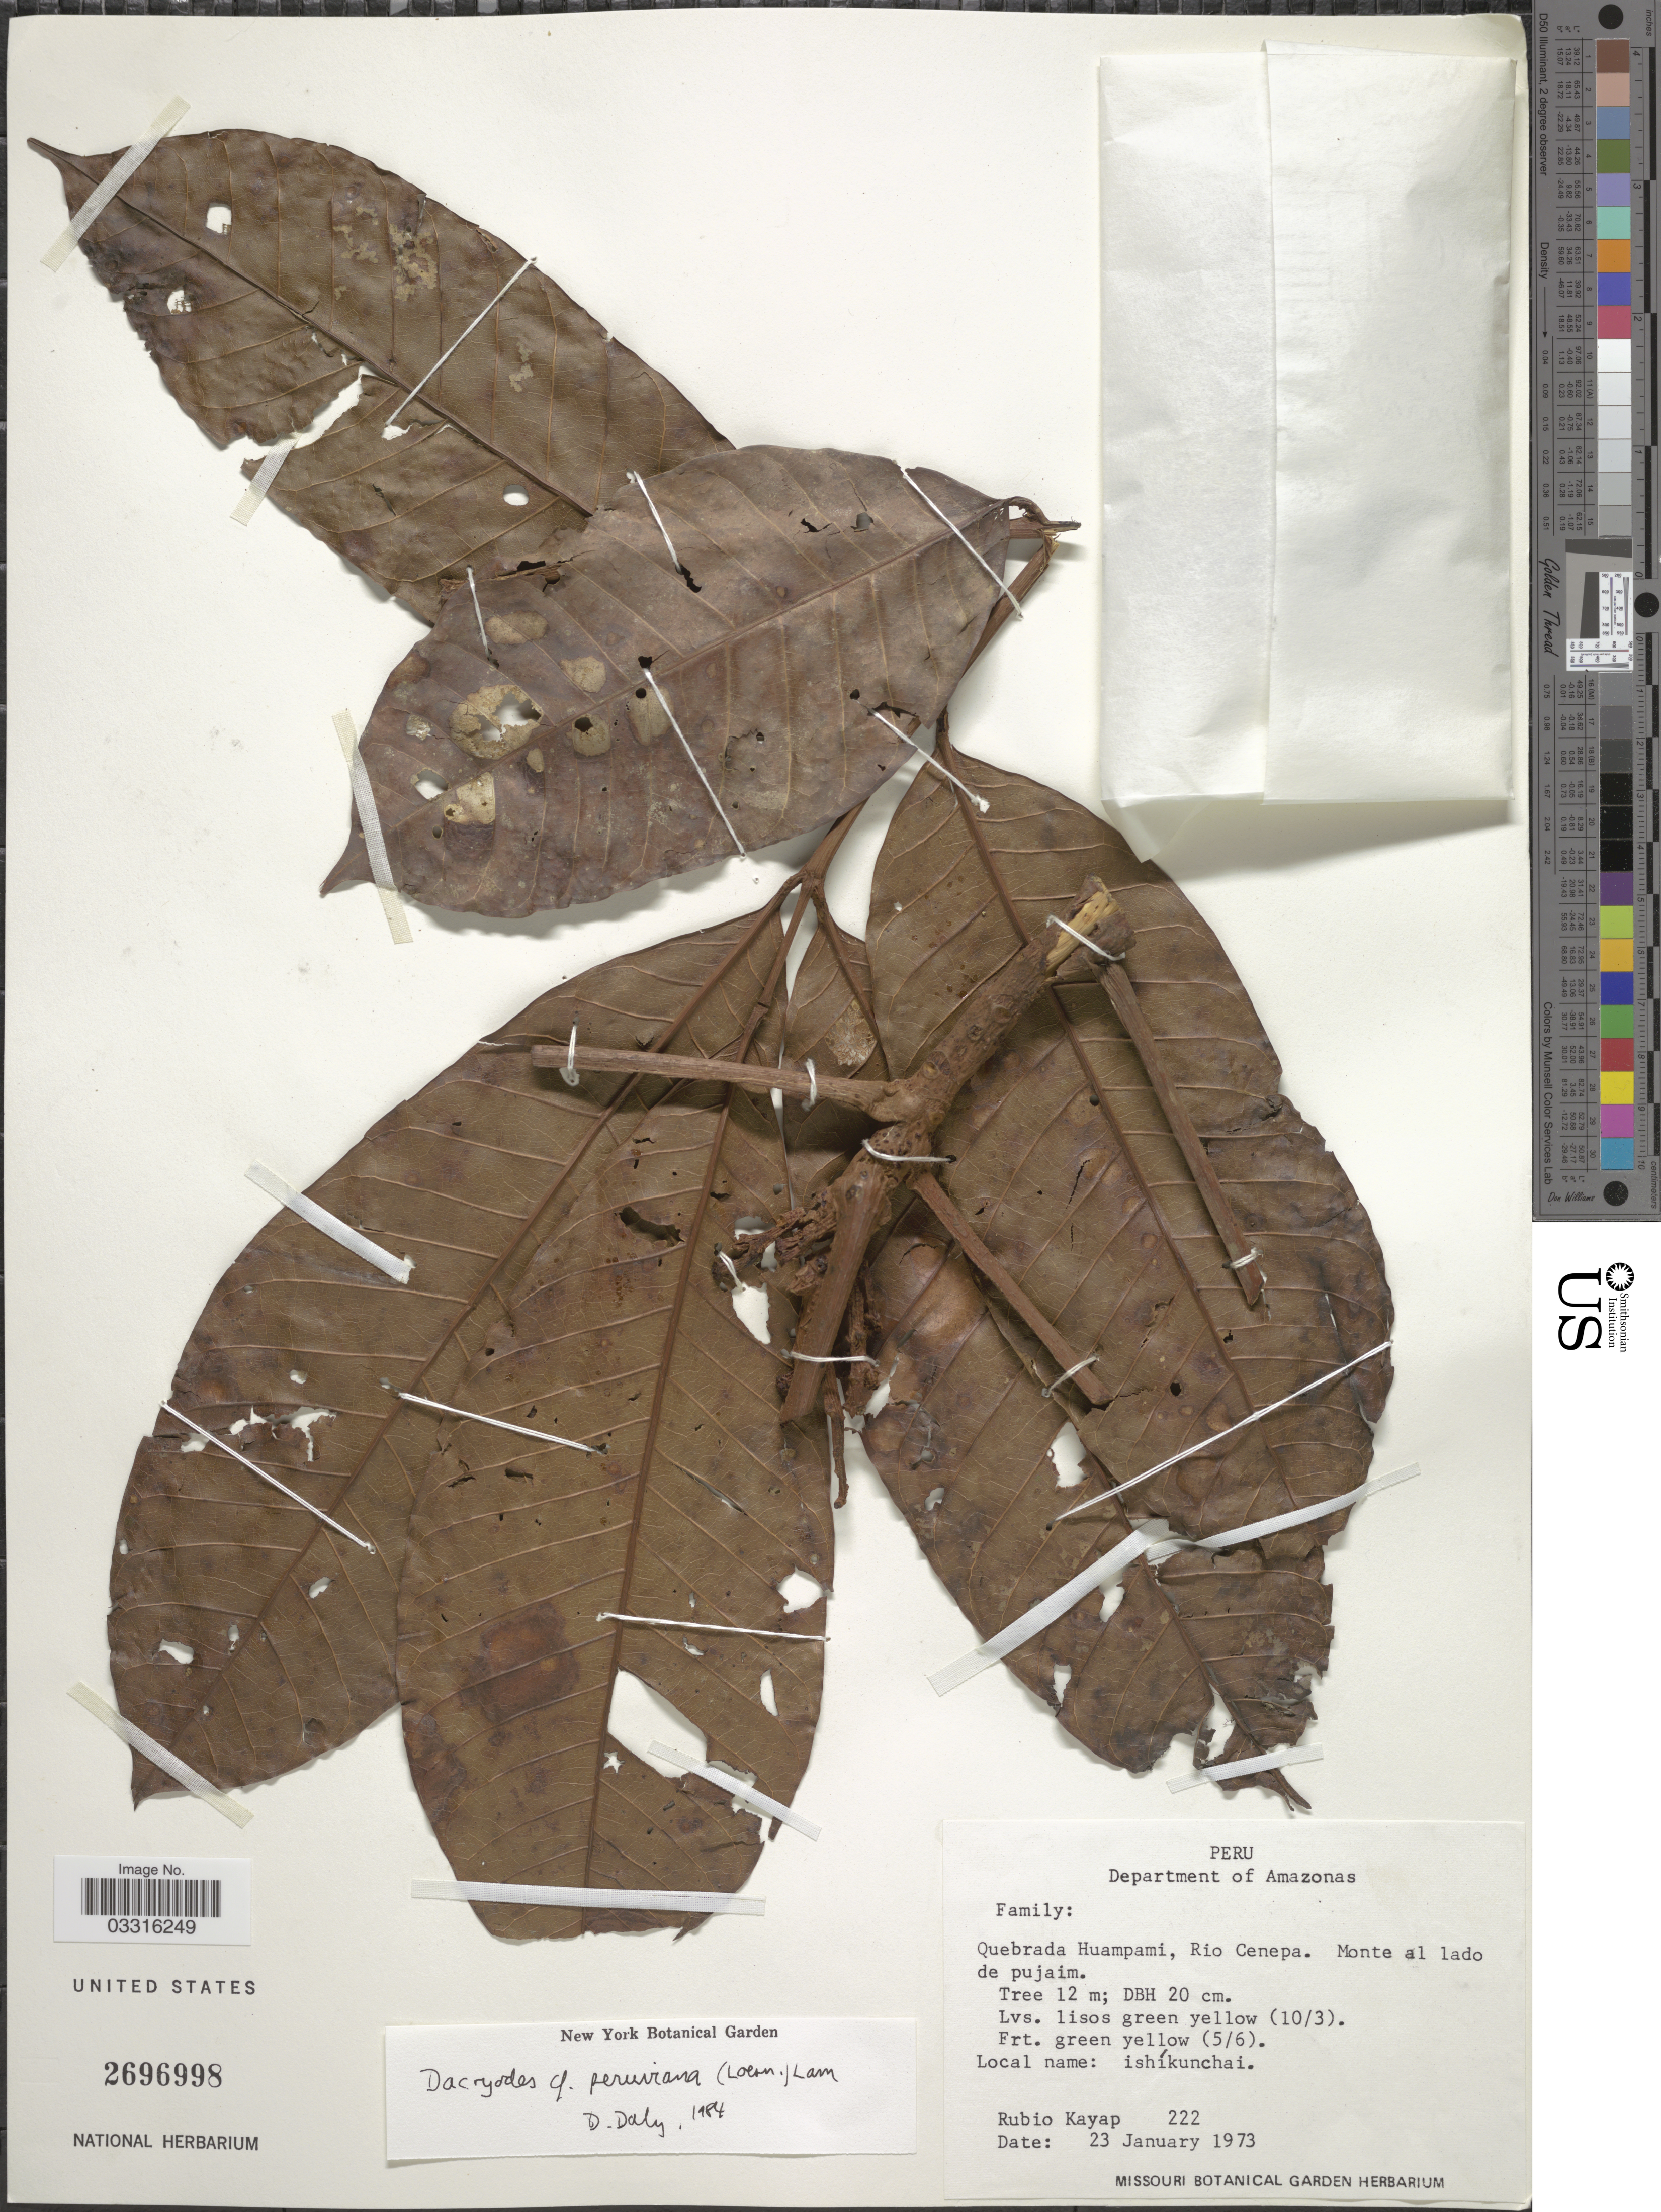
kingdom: Plantae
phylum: Tracheophyta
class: Magnoliopsida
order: Sapindales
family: Burseraceae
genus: Dacryodes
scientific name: Dacryodes peruviana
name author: (Loes.) H.J. Lam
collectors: R. Kayap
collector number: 222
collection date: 1973-01-23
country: Peru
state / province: Amazonas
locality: Quebrada Huampami, Rio Cenepa. Monte al lado de pujaim.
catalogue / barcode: US 2696998